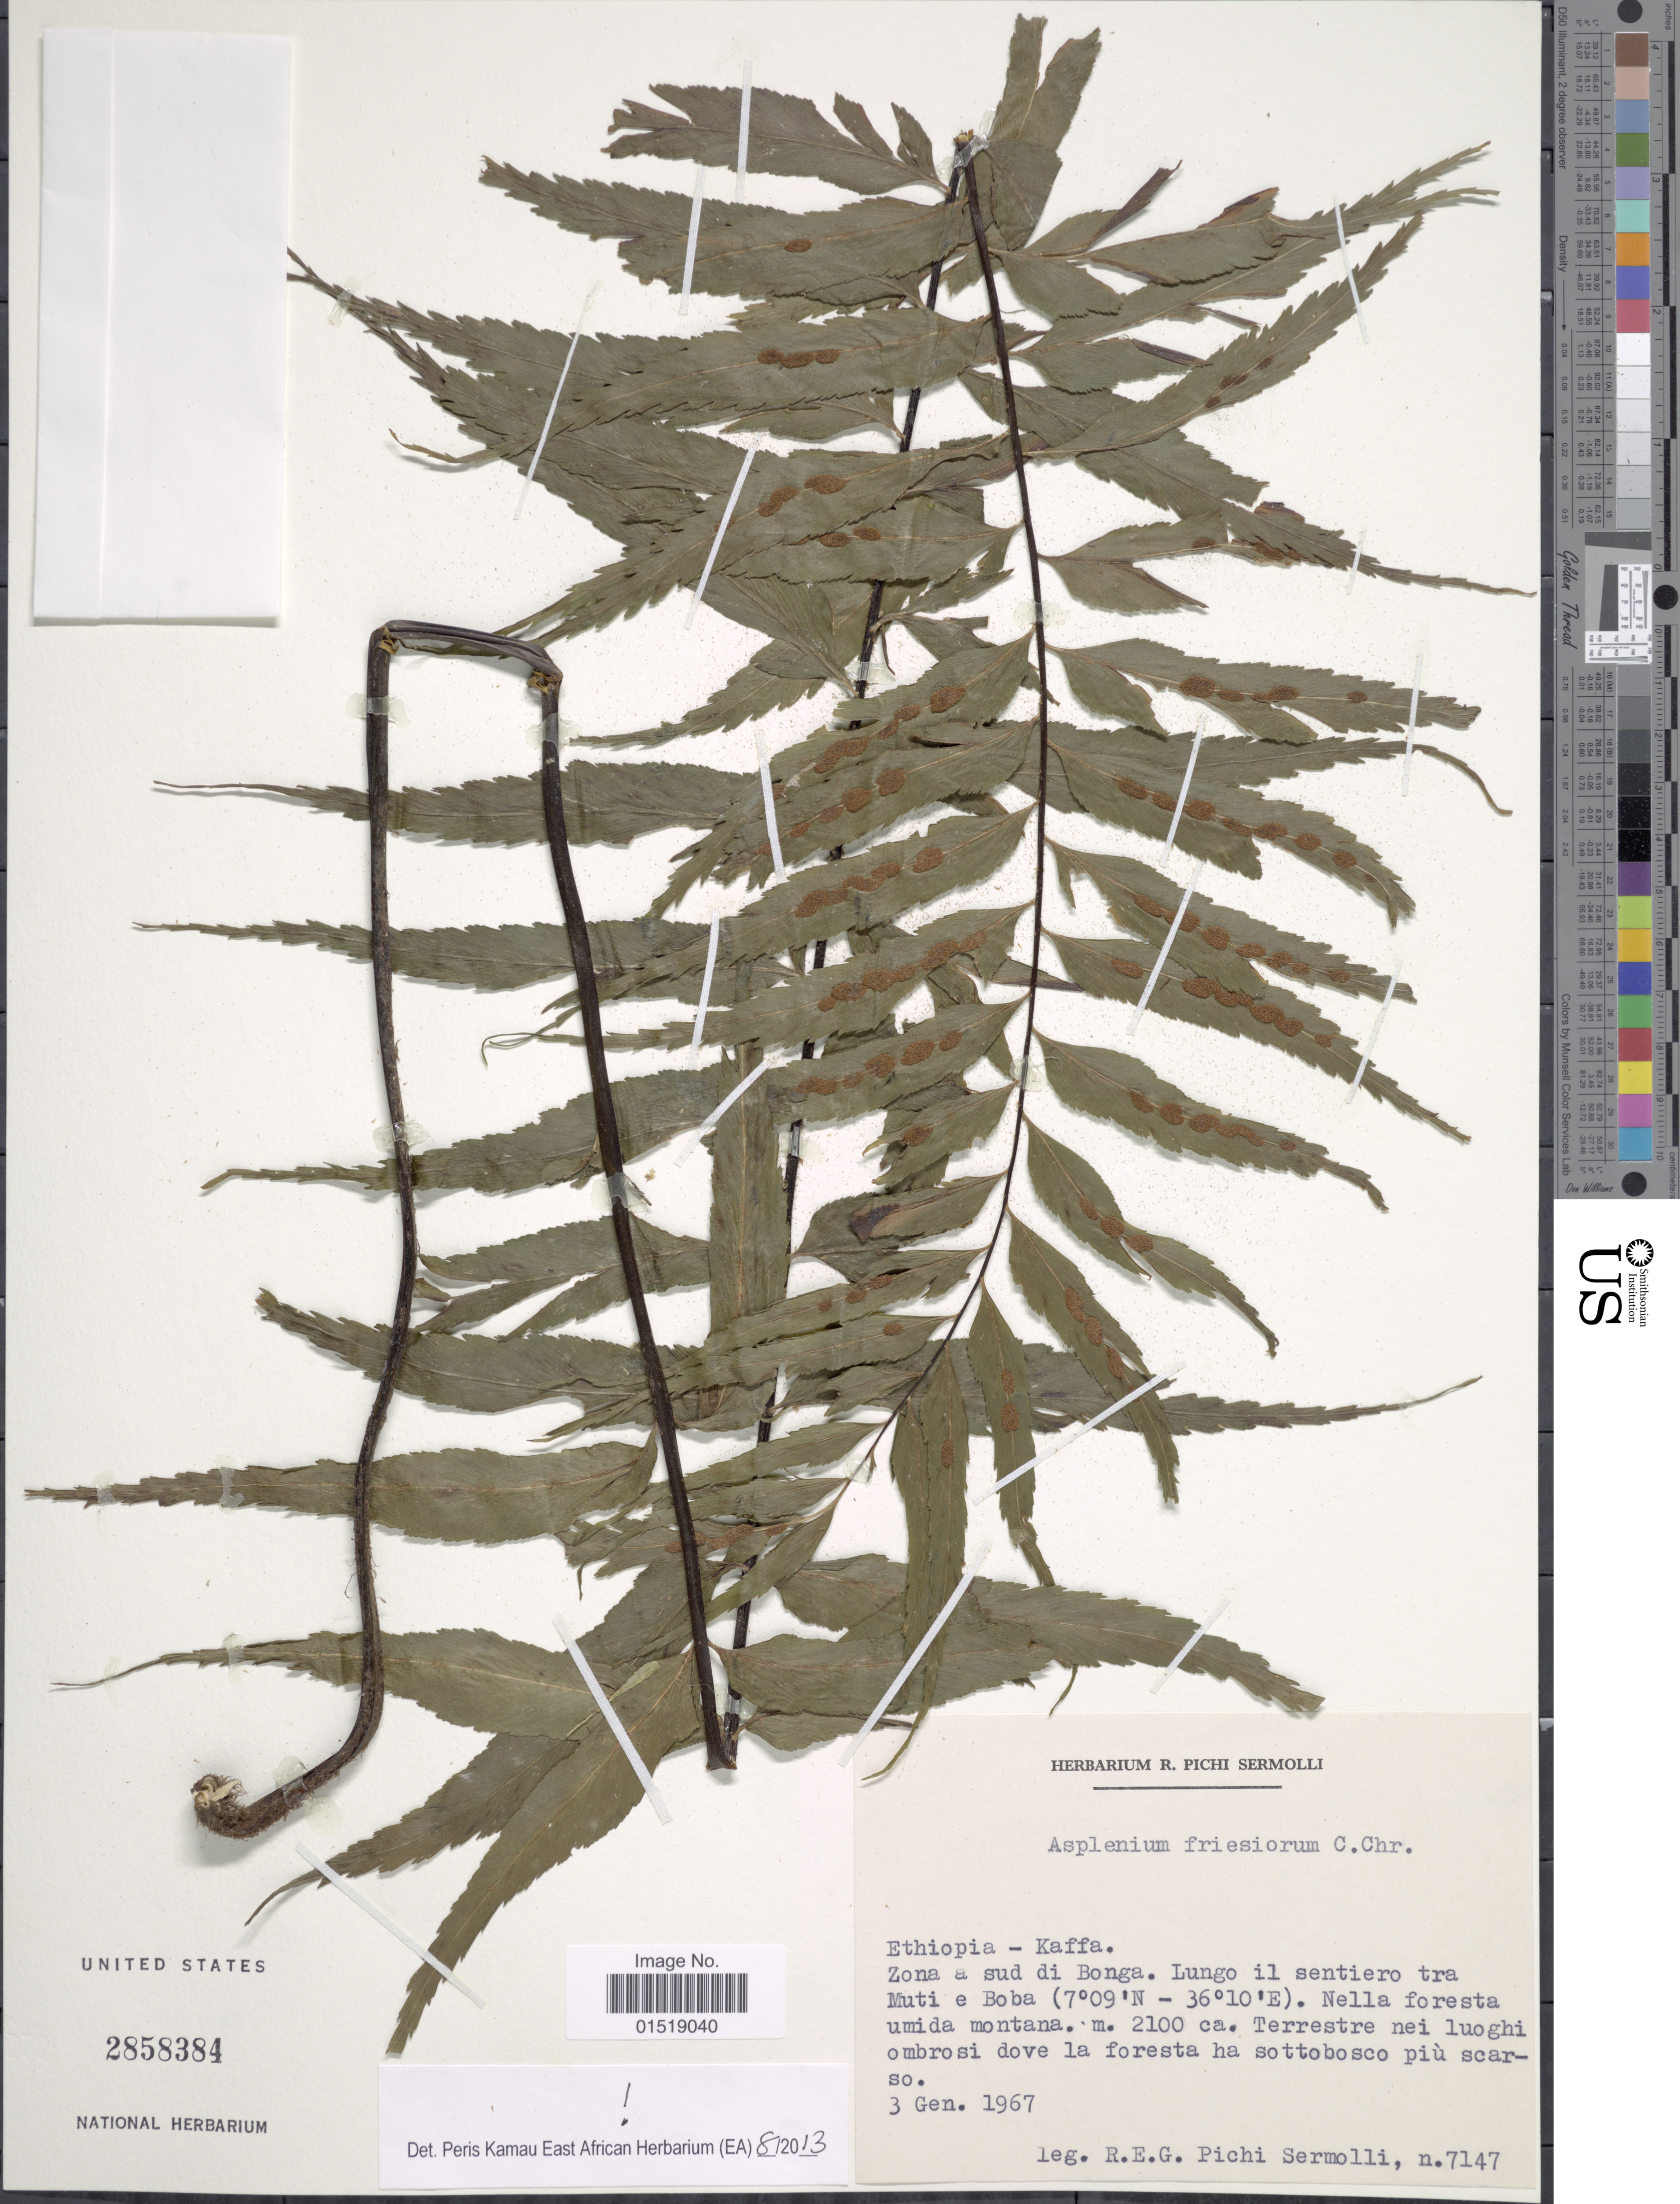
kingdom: Plantae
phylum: Tracheophyta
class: Polypodiopsida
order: Polypodiales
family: Aspleniaceae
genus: Asplenium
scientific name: Asplenium friesiorum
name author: C. Chr.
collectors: R. E. Pichi-Sermolli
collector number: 7147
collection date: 1967-01-03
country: Ethiopia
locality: Kaffa. Zona a sud di Bonga. Lungo il sentiero tra Muti e Boba.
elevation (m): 2100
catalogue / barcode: US 2858384